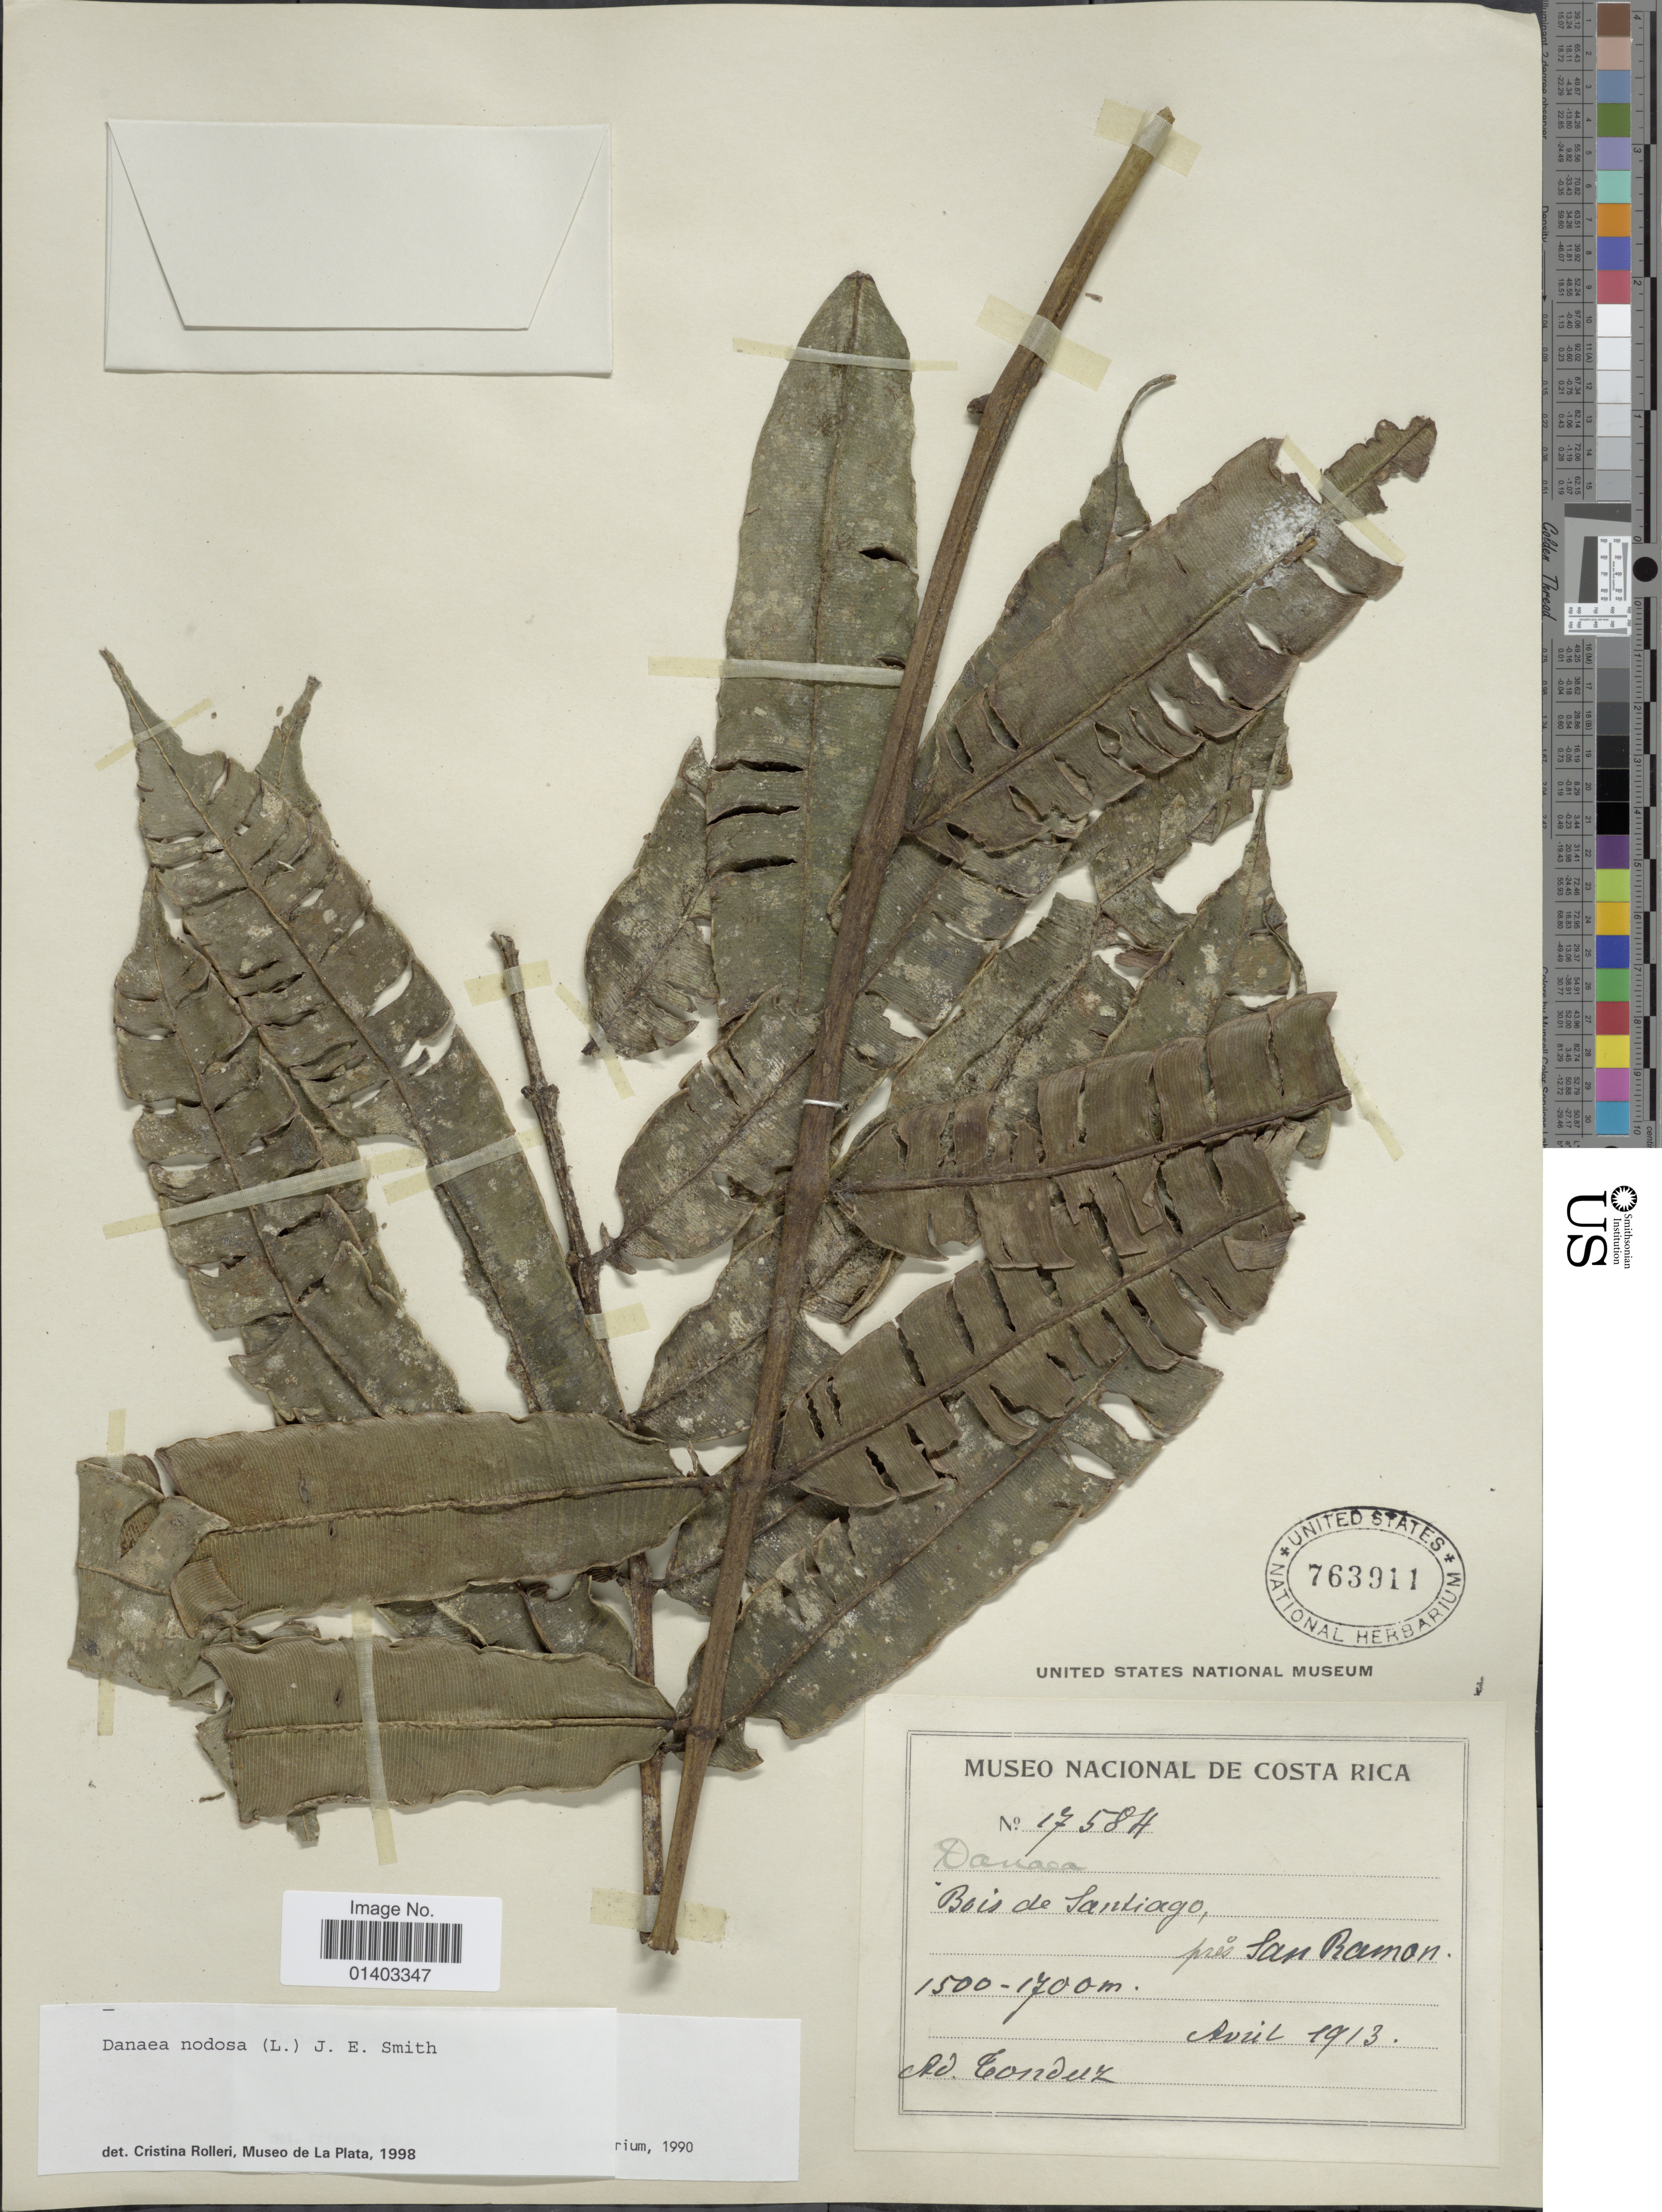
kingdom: Plantae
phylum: Tracheophyta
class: Polypodiopsida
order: Marattiales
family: Marattiaceae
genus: Danaea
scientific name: Danaea nodosa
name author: (L.) Sm.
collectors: A. Tonduz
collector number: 17584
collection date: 1913-04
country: Costa Rica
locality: Bois de Santiago, pres San Ramon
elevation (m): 1500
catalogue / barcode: US 763911